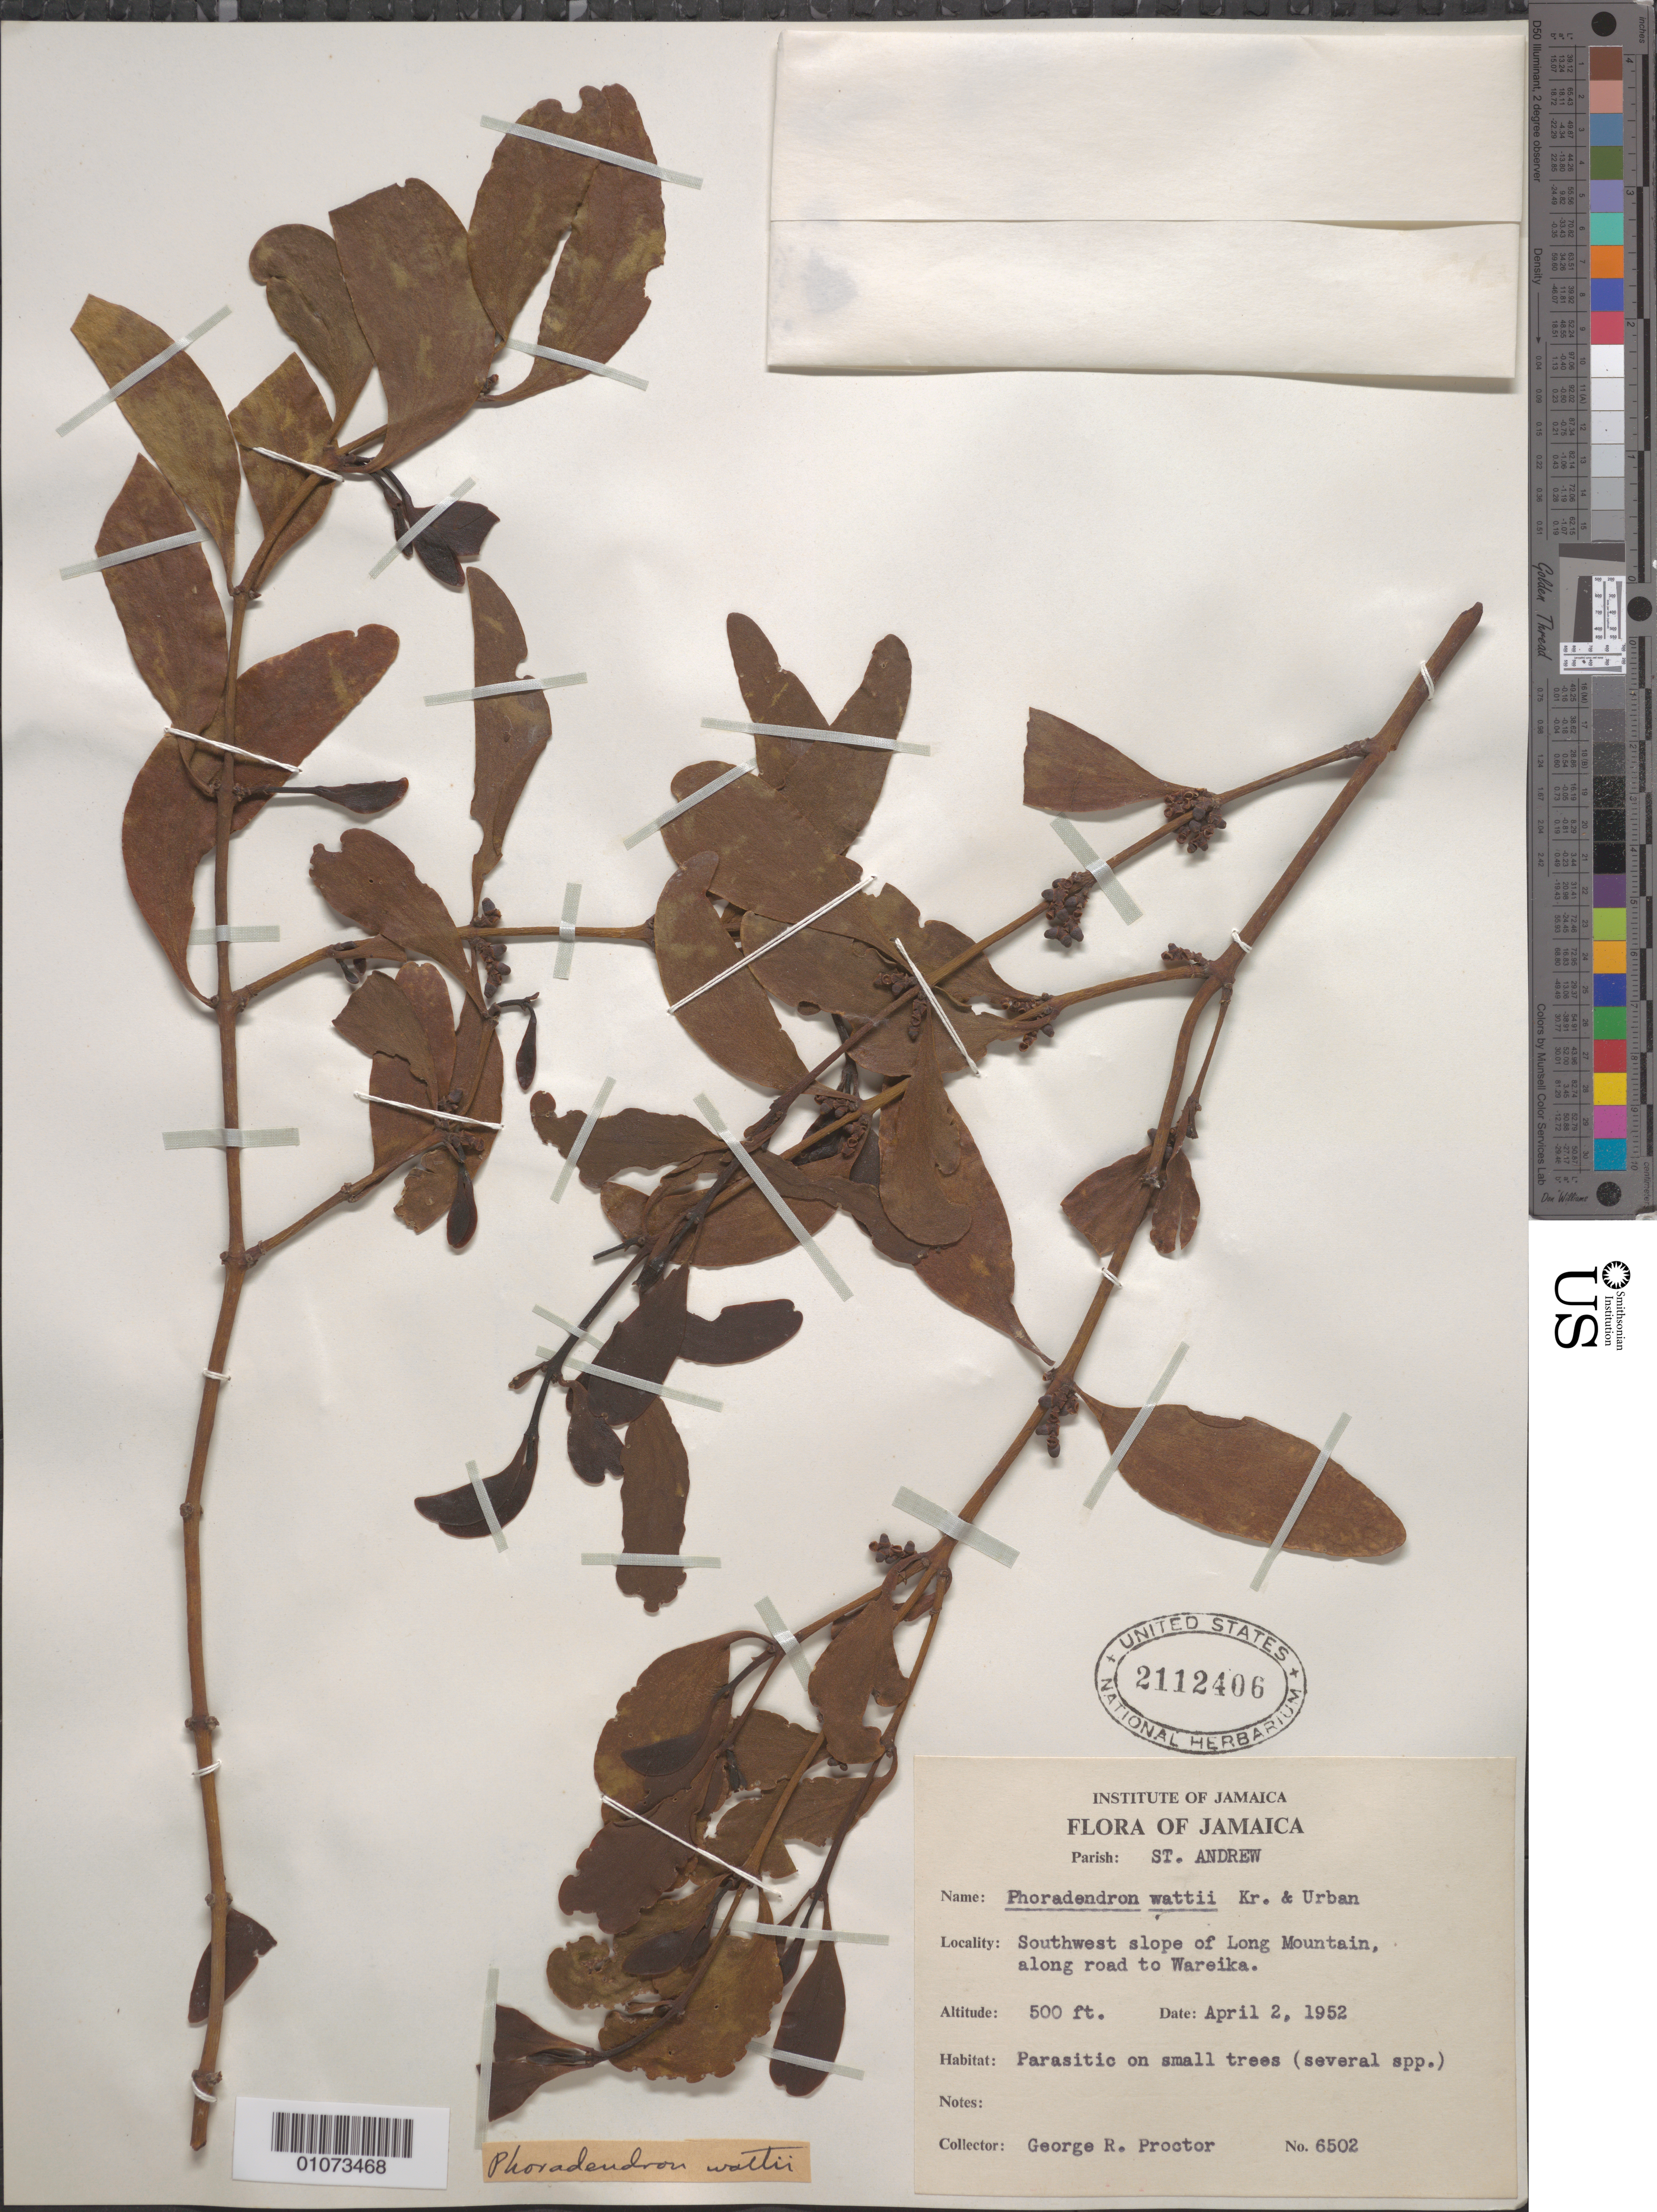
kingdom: Plantae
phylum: Tracheophyta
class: Magnoliopsida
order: Santalales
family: Viscaceae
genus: Phoradendron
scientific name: Phoradendron wattii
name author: Krug & Urb.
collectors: G. R. Proctor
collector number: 6502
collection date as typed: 02 Apr 1952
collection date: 1952-04-02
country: Jamaica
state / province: Saint Andrew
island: Jamaica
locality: Southwest of Long Mountain, along road to Wareika.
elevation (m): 152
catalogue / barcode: US 2112406